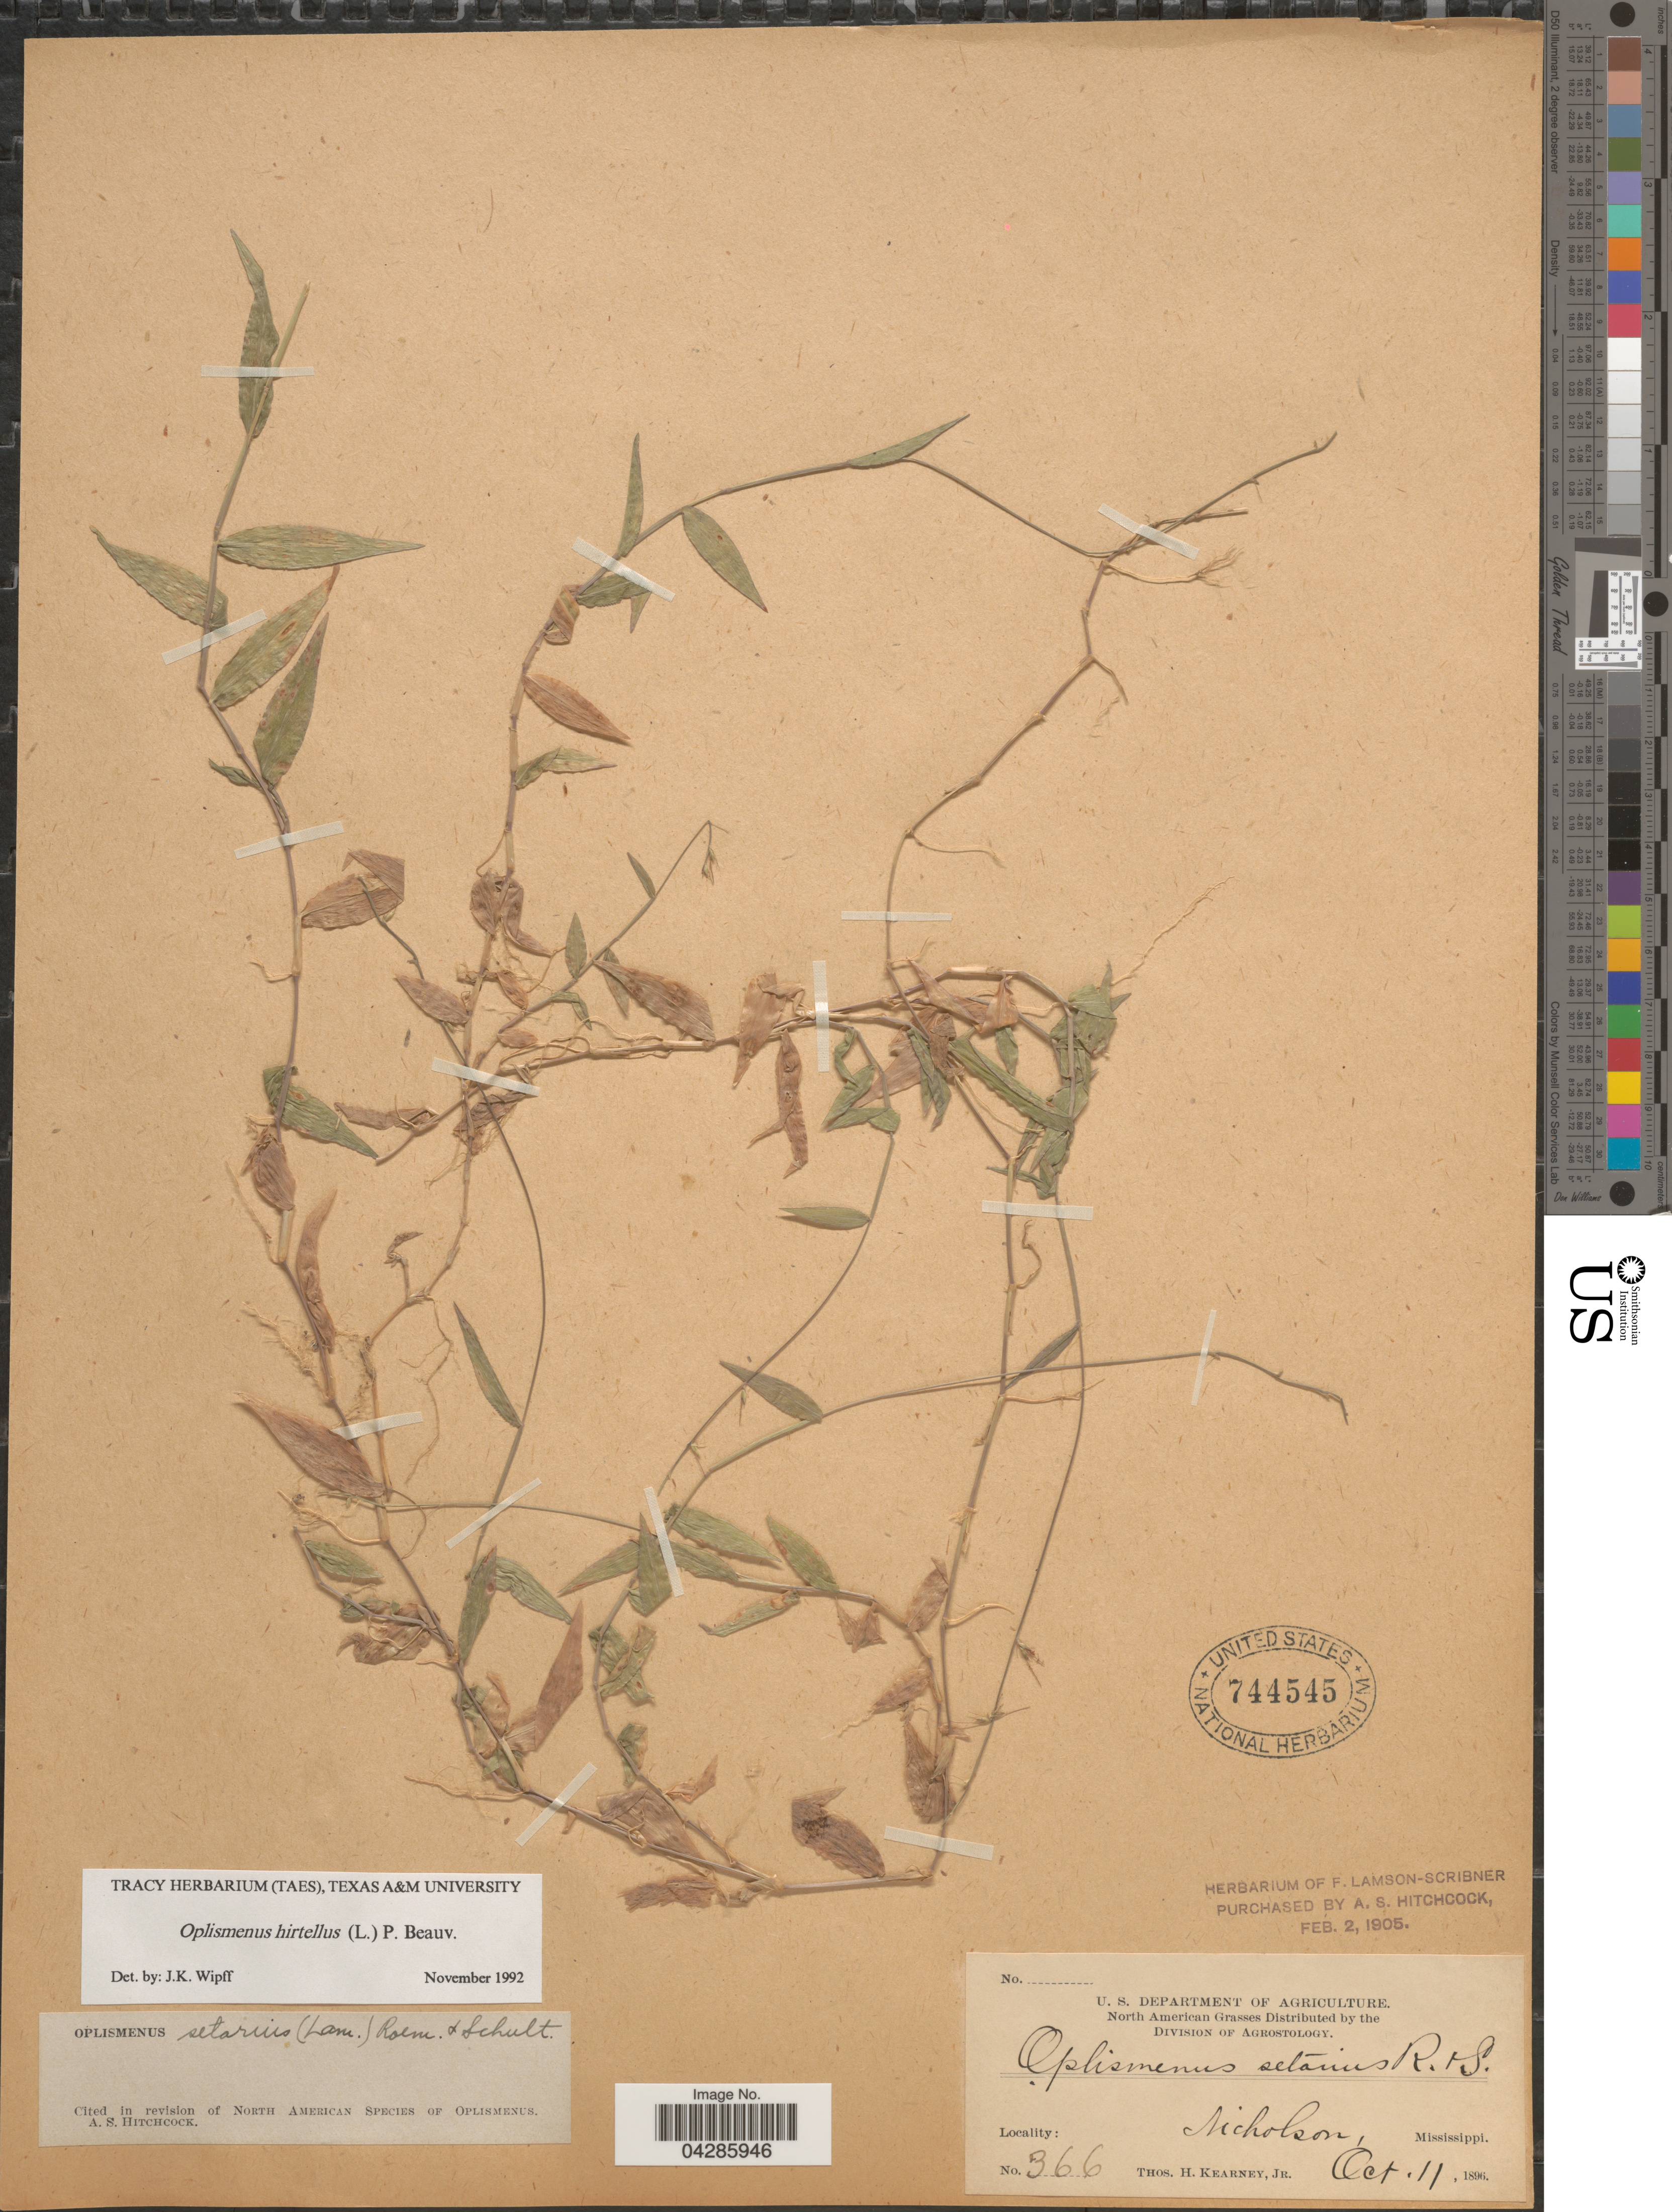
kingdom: Plantae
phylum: Tracheophyta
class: Liliopsida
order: Poales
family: Poaceae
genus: Oplismenus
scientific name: Oplismenus hirtellus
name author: (L.) P. Beauv.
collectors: T. H. Kearney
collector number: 366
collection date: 1896-10-11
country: United States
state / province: Mississippi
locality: Nicholson.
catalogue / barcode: US 744545